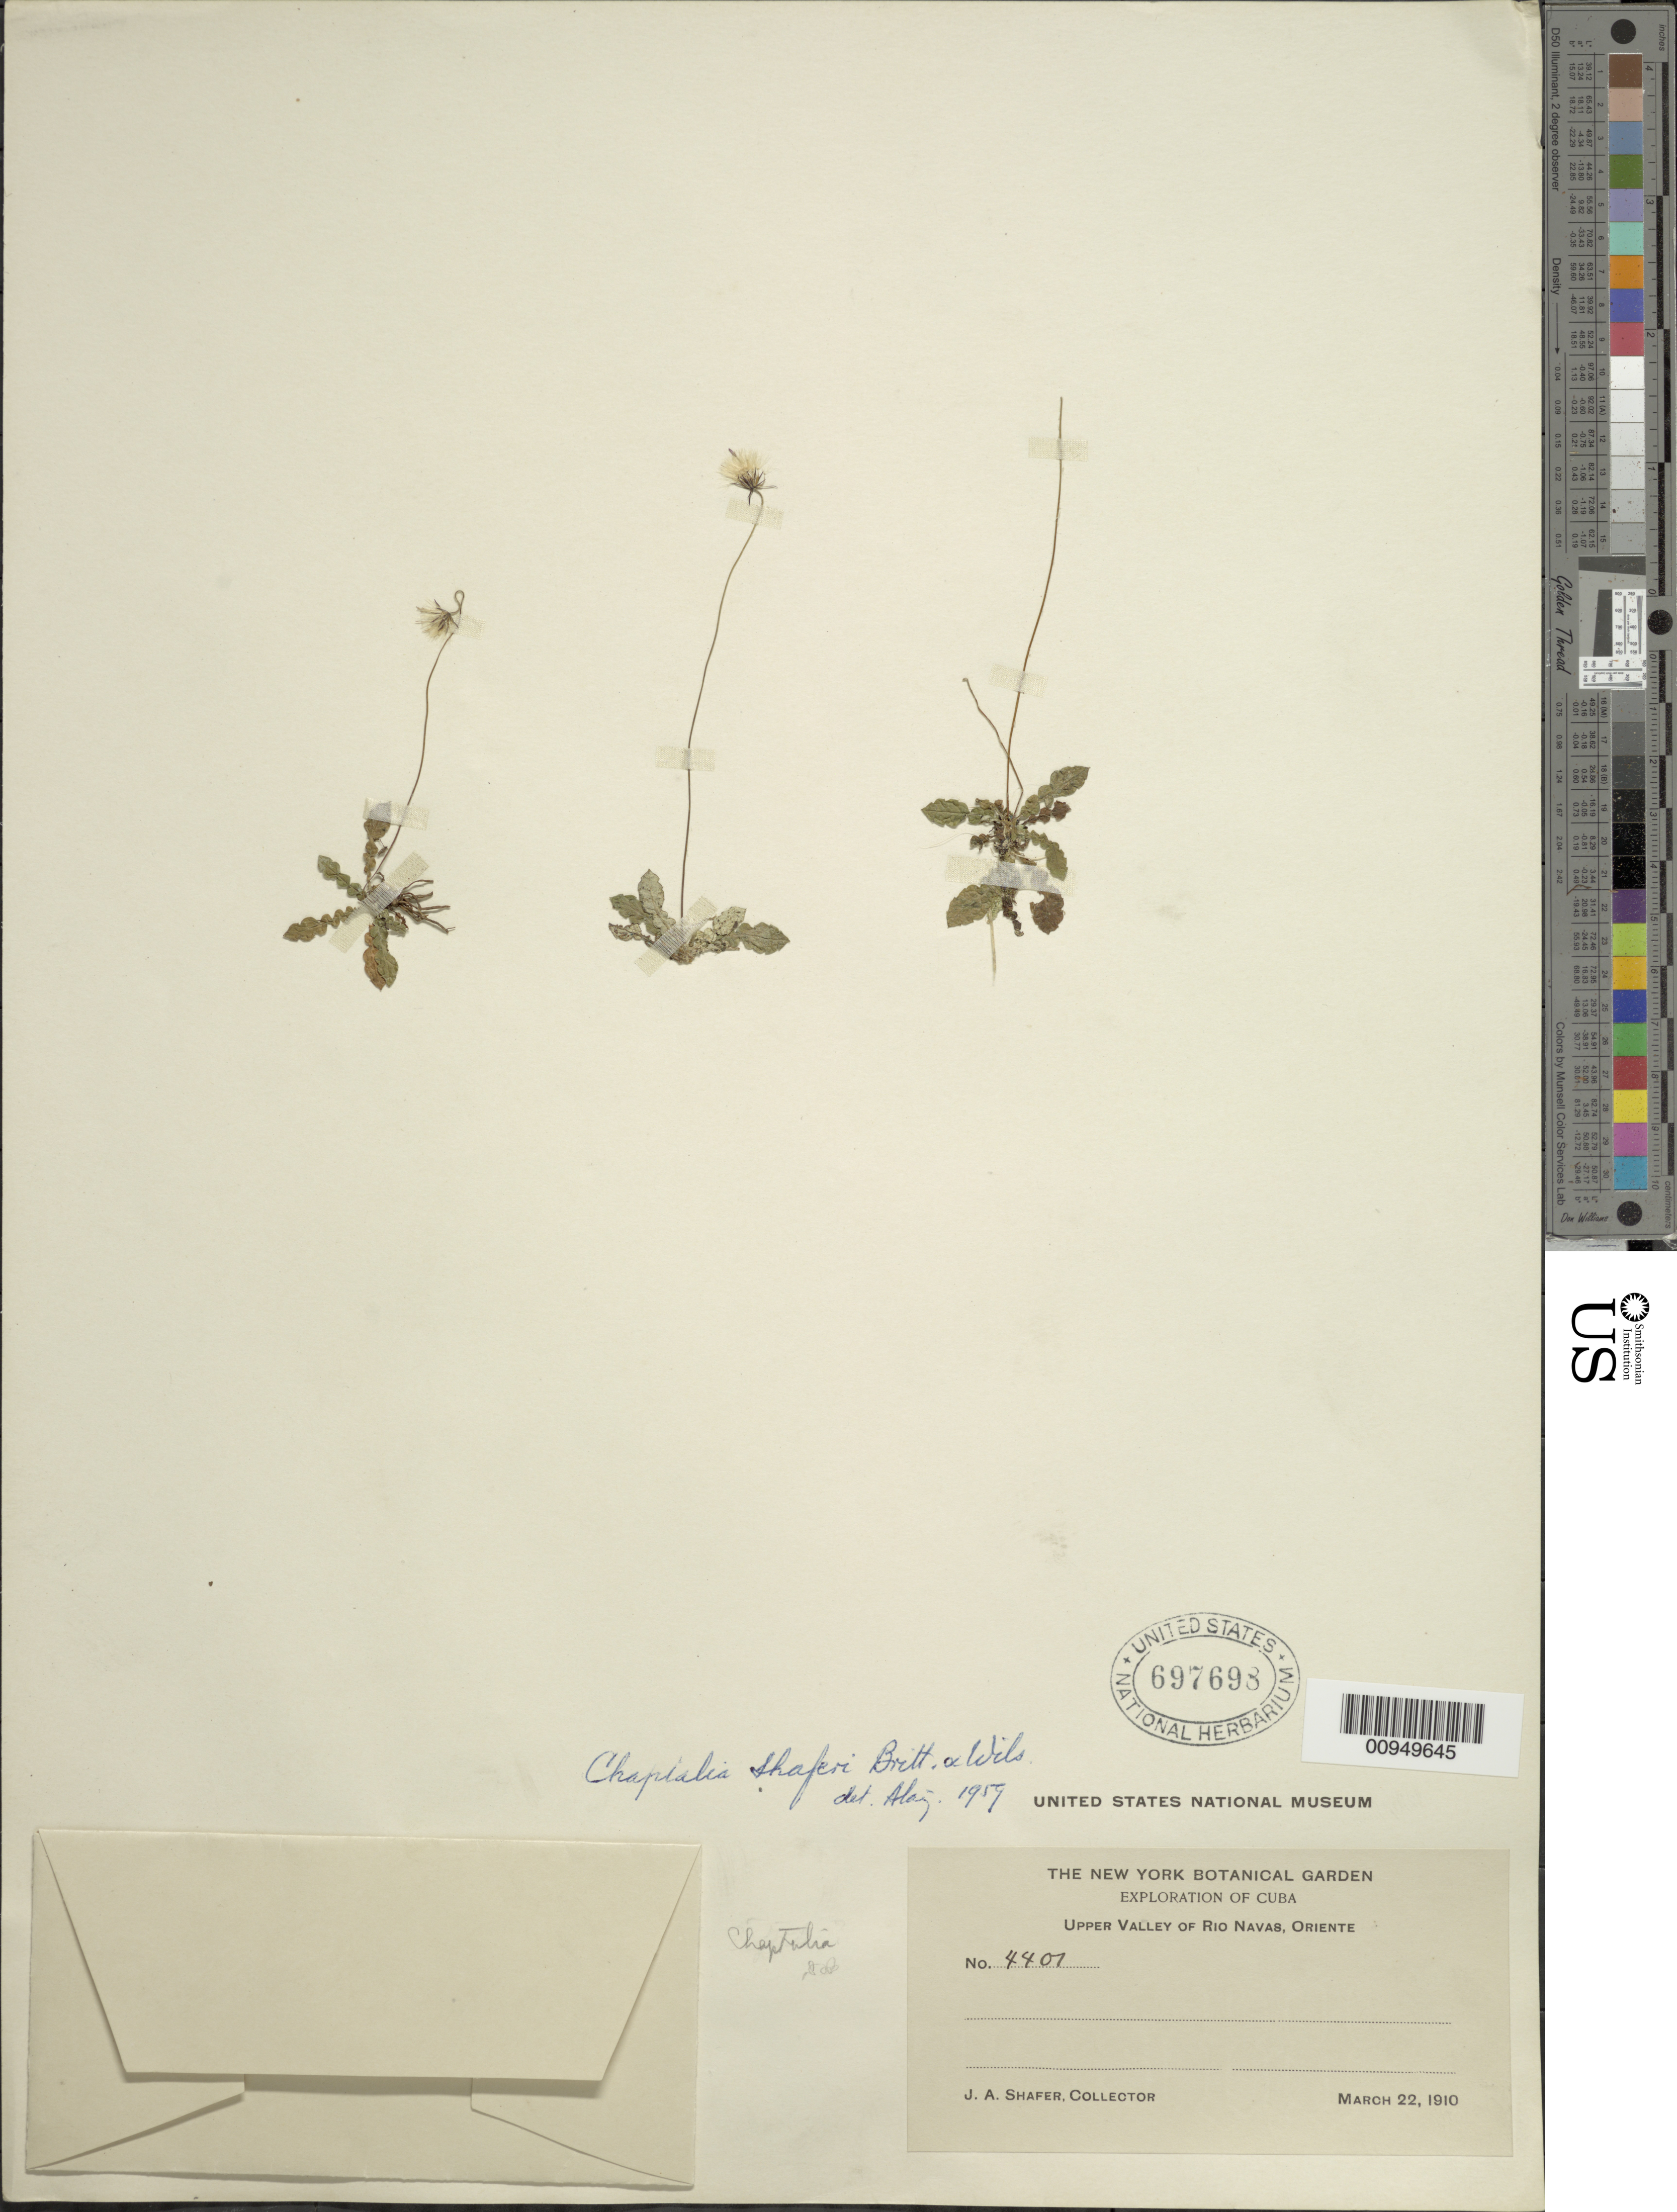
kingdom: Plantae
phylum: Tracheophyta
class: Magnoliopsida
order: Asterales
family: Asteraceae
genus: Chaptalia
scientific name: Chaptalia shaferi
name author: Britton & P. Wilson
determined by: Liogier, Alain H.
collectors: J. A. Shafer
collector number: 4401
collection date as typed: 22 Mar 1910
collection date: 1910-03-22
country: Cuba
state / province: Oriente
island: Cuba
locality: Upper valley of Rio Navas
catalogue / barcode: US 697698